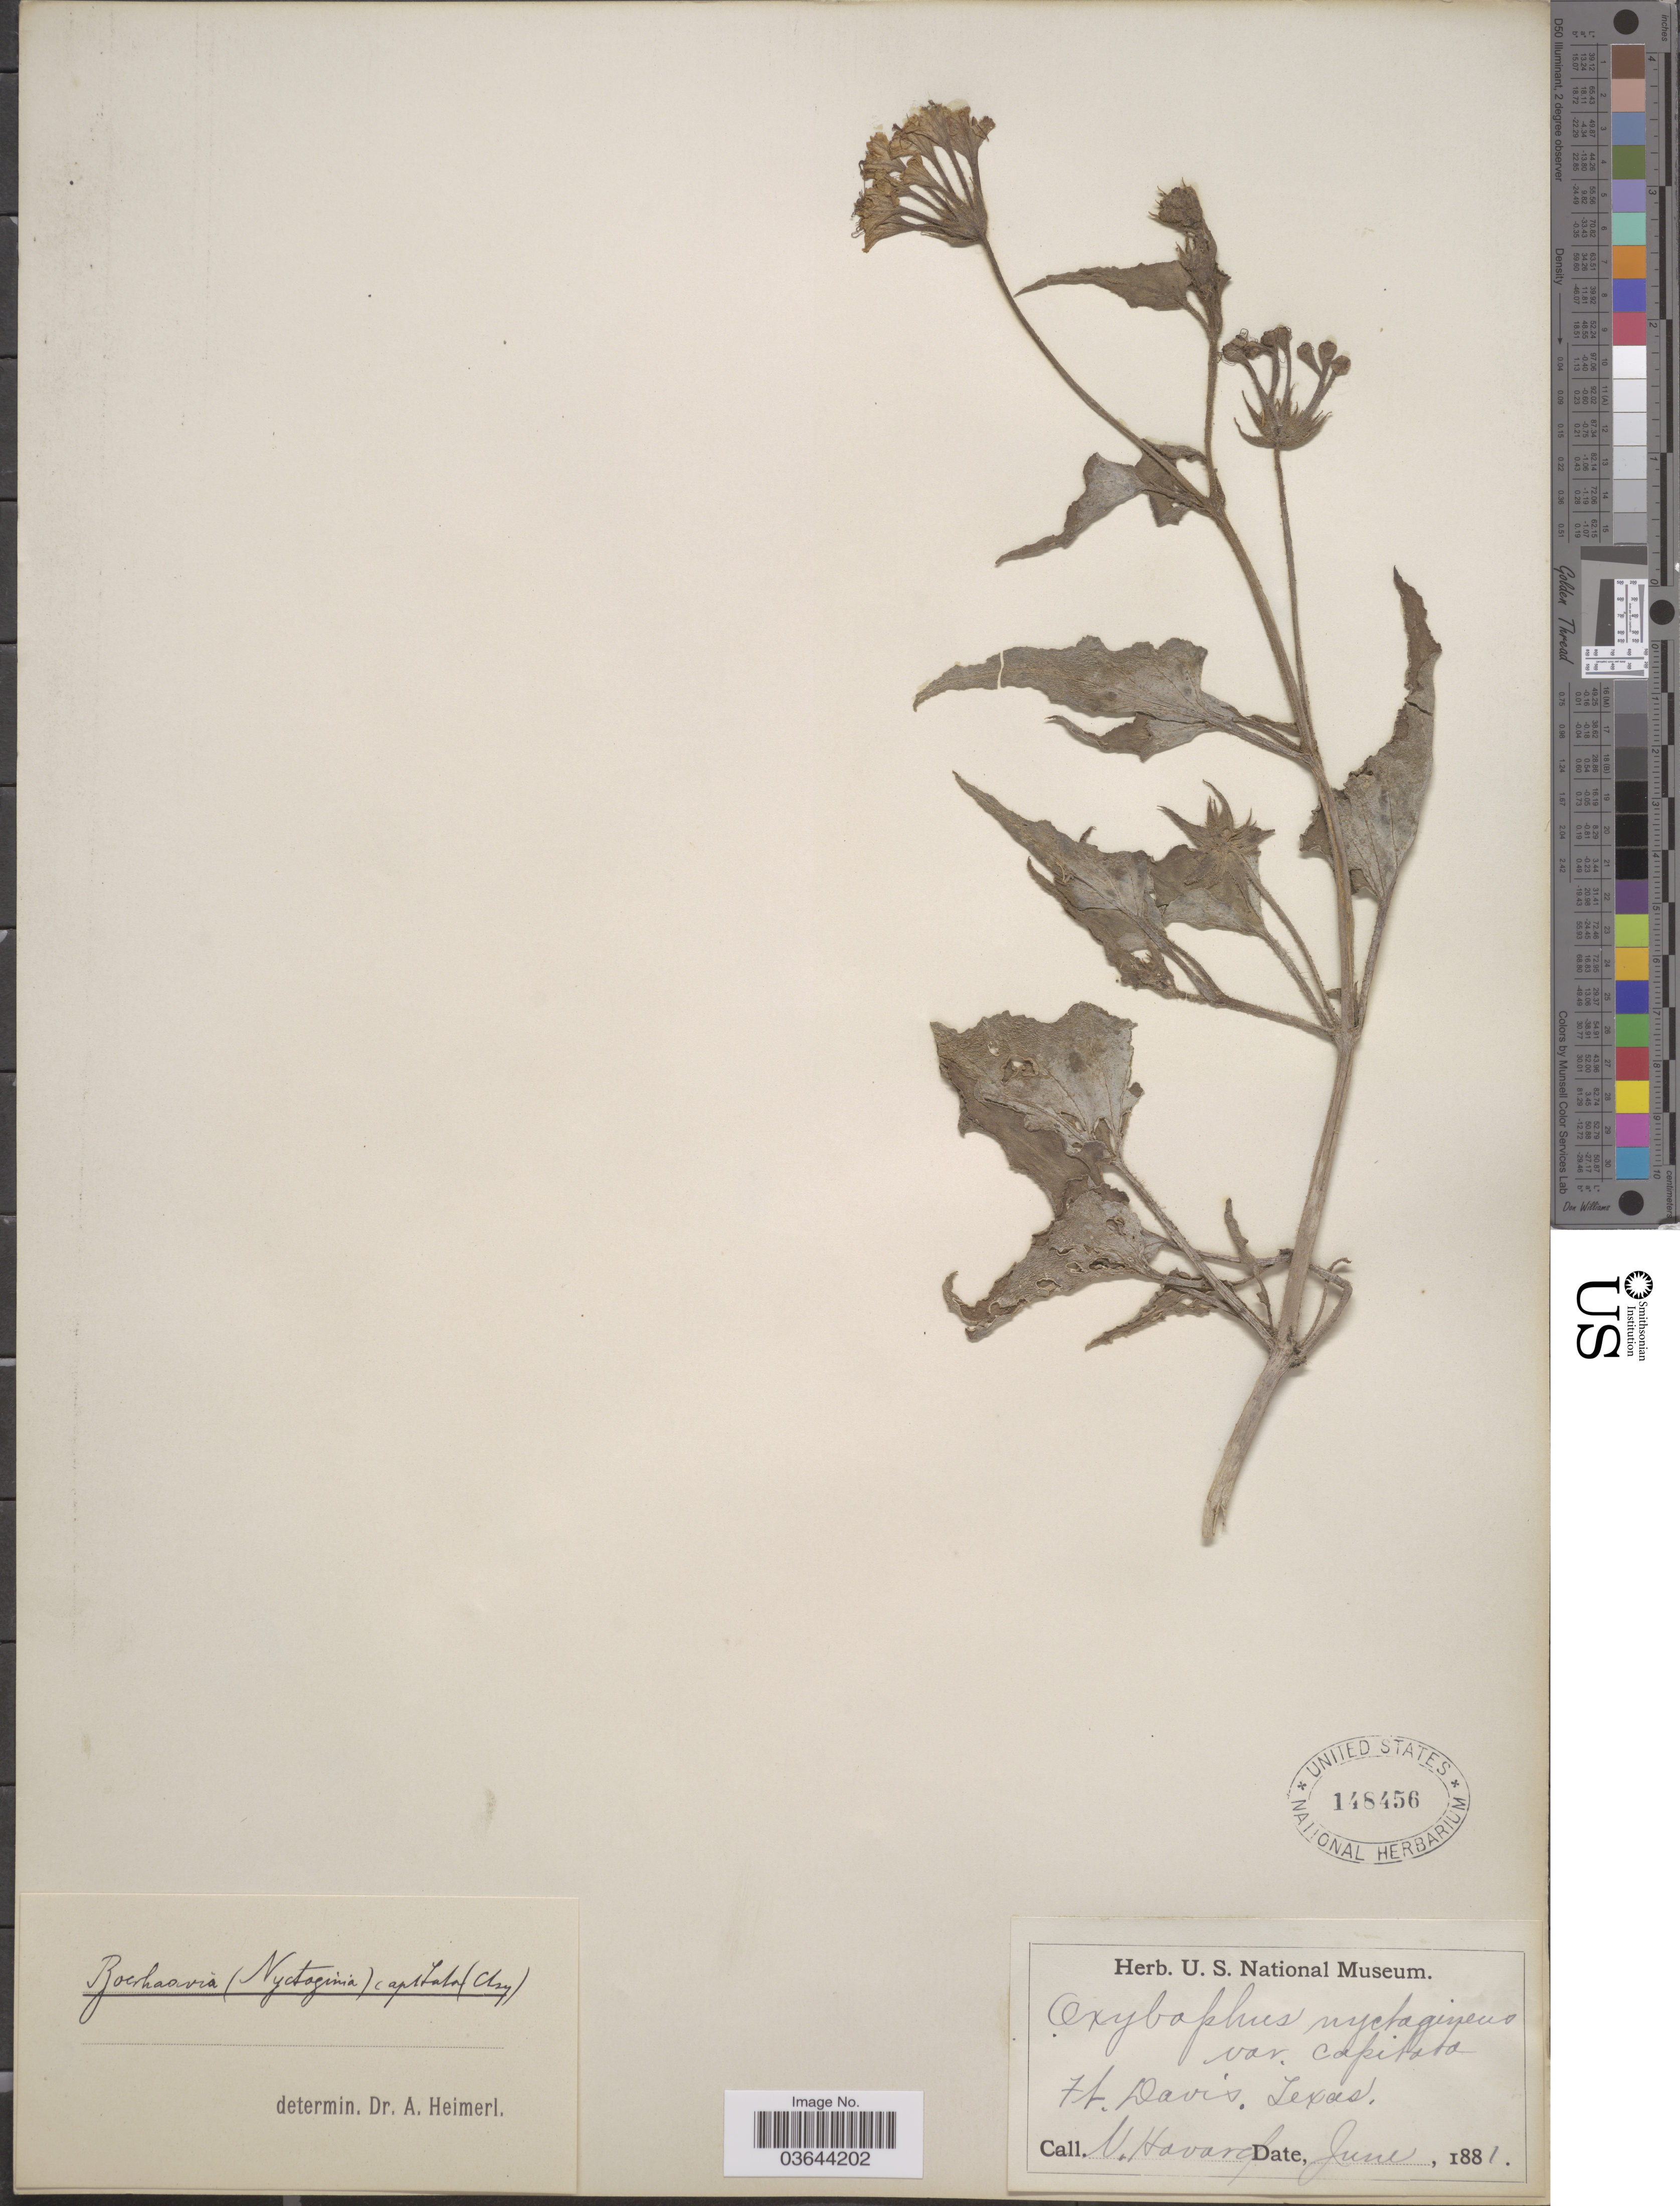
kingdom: Plantae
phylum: Tracheophyta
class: Magnoliopsida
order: Caryophyllales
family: Nyctaginaceae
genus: Nyctaginia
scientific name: Nyctaginia capitata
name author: Choisy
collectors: V. Havard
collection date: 1881-06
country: United States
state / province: Texas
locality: Ft. Davis.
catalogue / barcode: US 148456